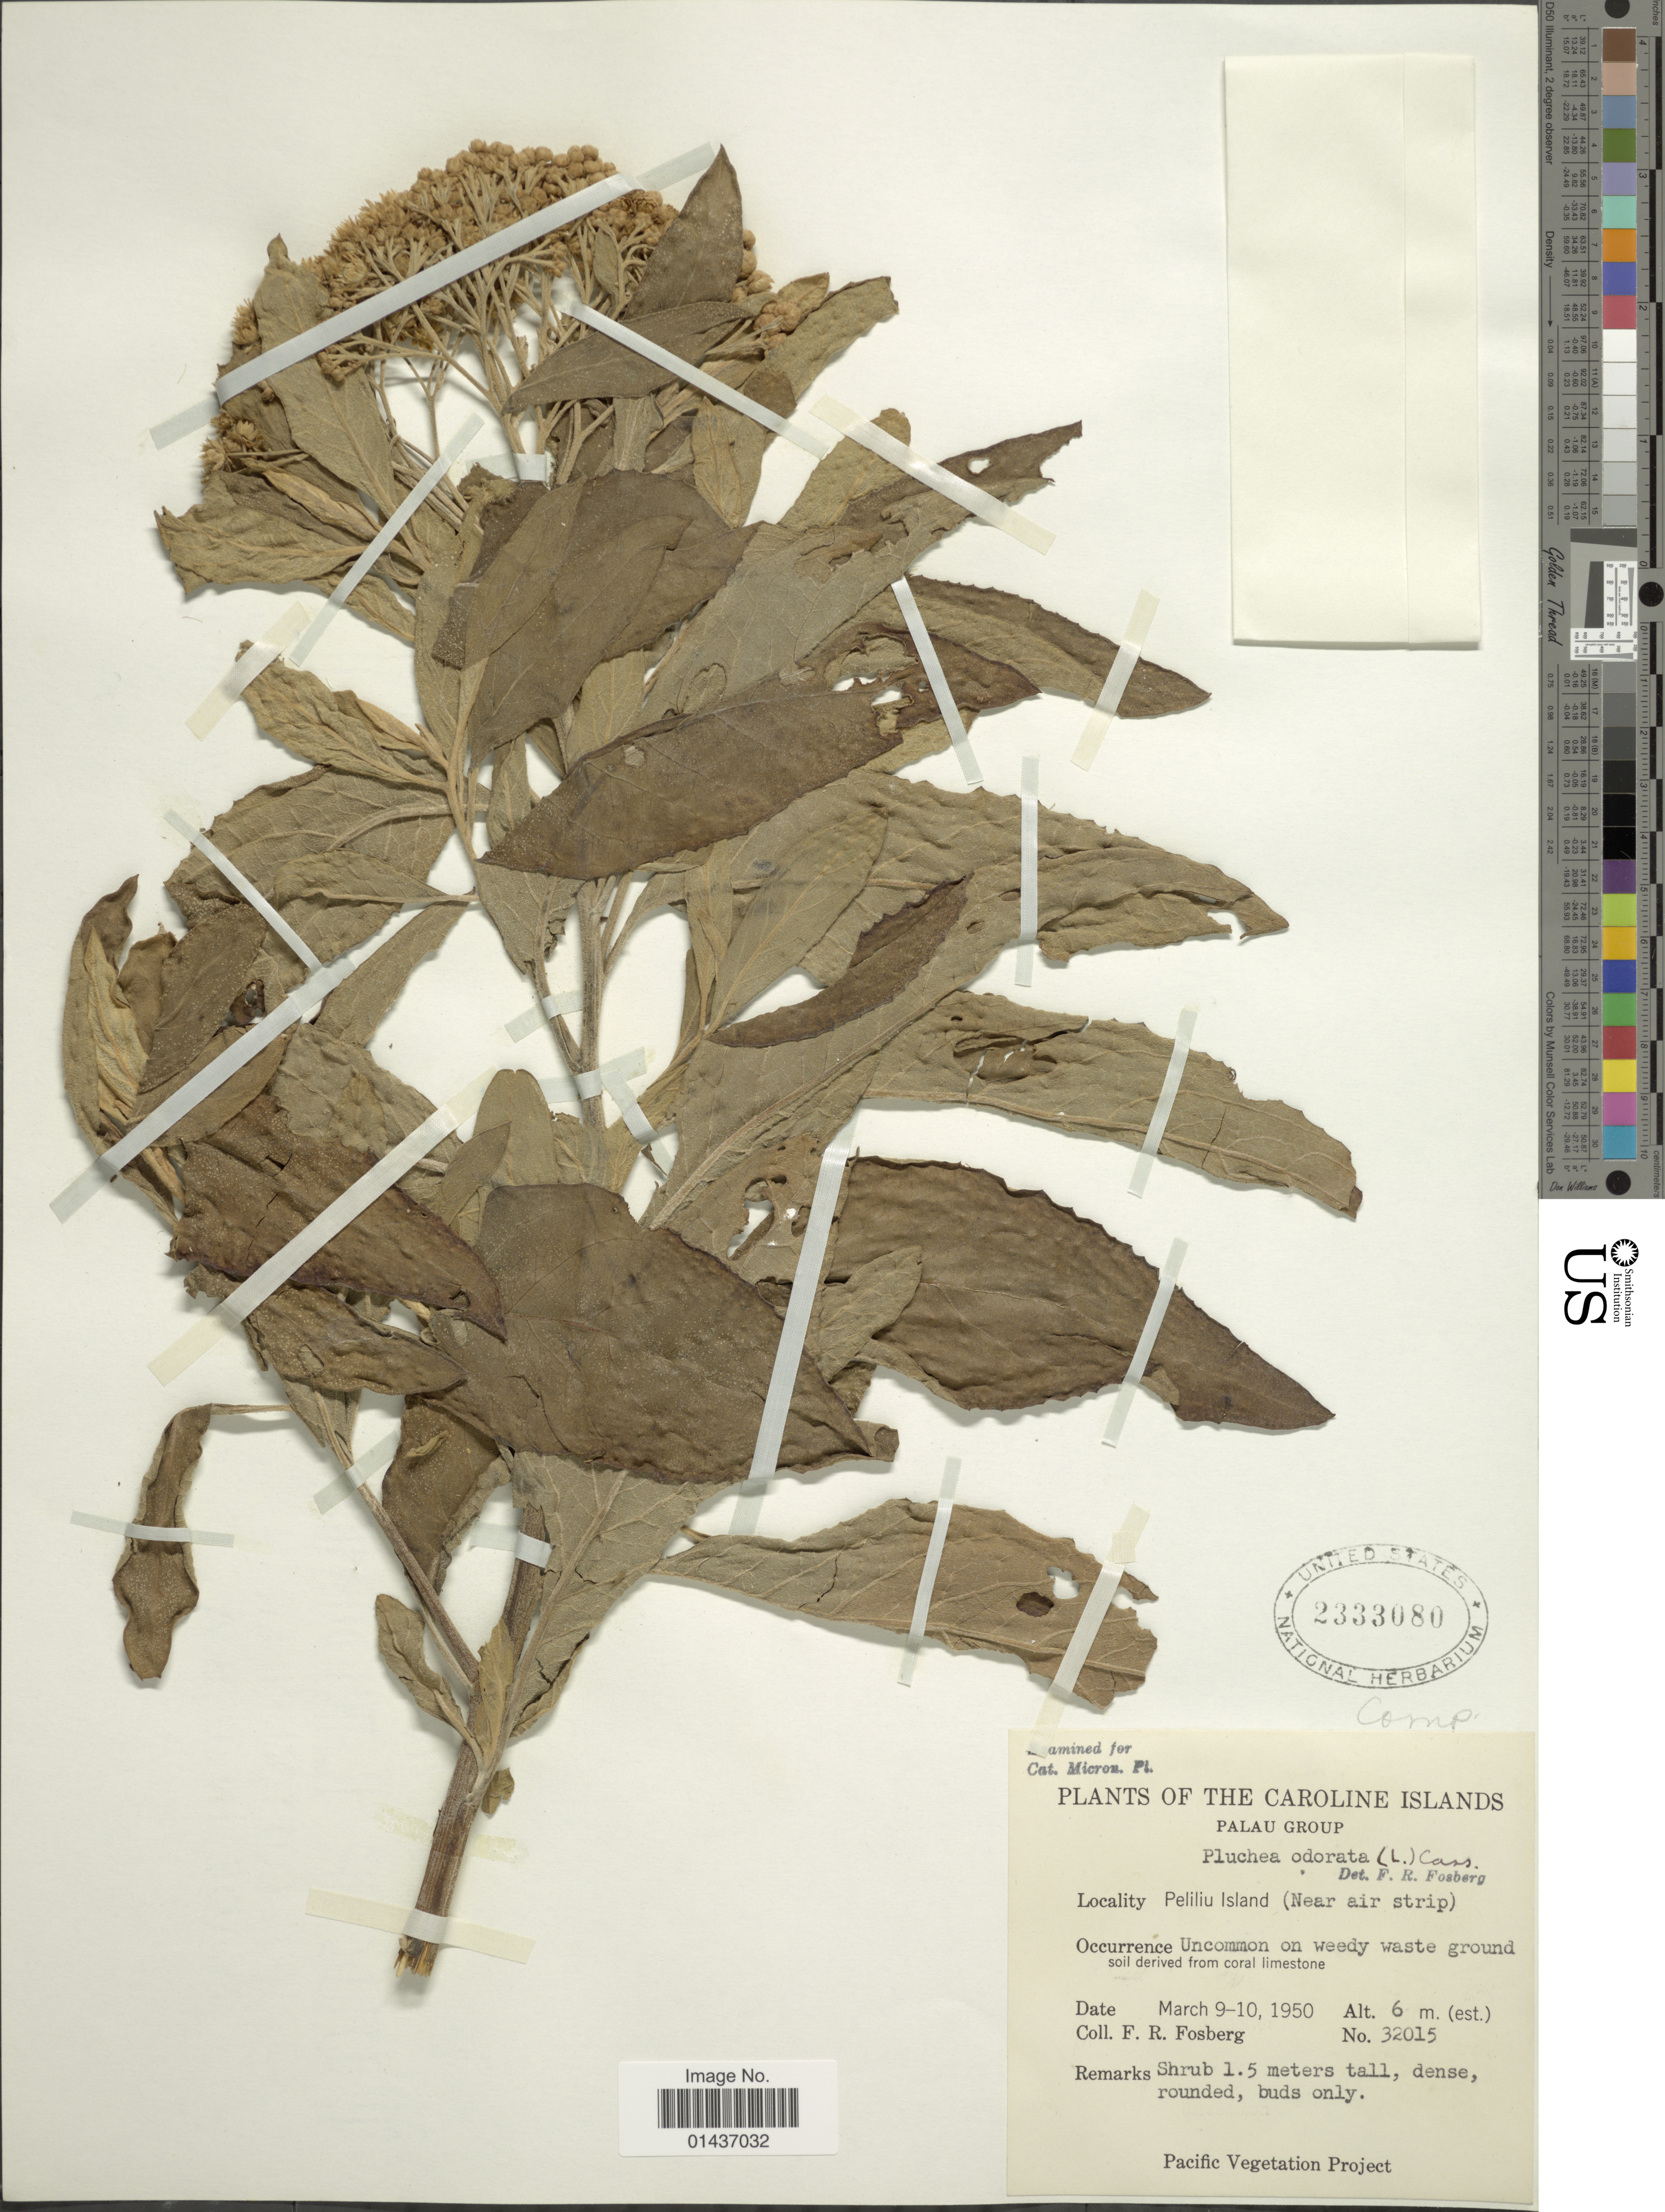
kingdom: Plantae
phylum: Tracheophyta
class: Magnoliopsida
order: Asterales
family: Asteraceae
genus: Pluchea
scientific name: Pluchea carolinensis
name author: (Jacq.) D. Don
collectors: F. R. Fosberg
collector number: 32015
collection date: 1950-03-09/1950-03-10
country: Palau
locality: Peliliu Island (Near air strip)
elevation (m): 6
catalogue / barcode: US 2333080